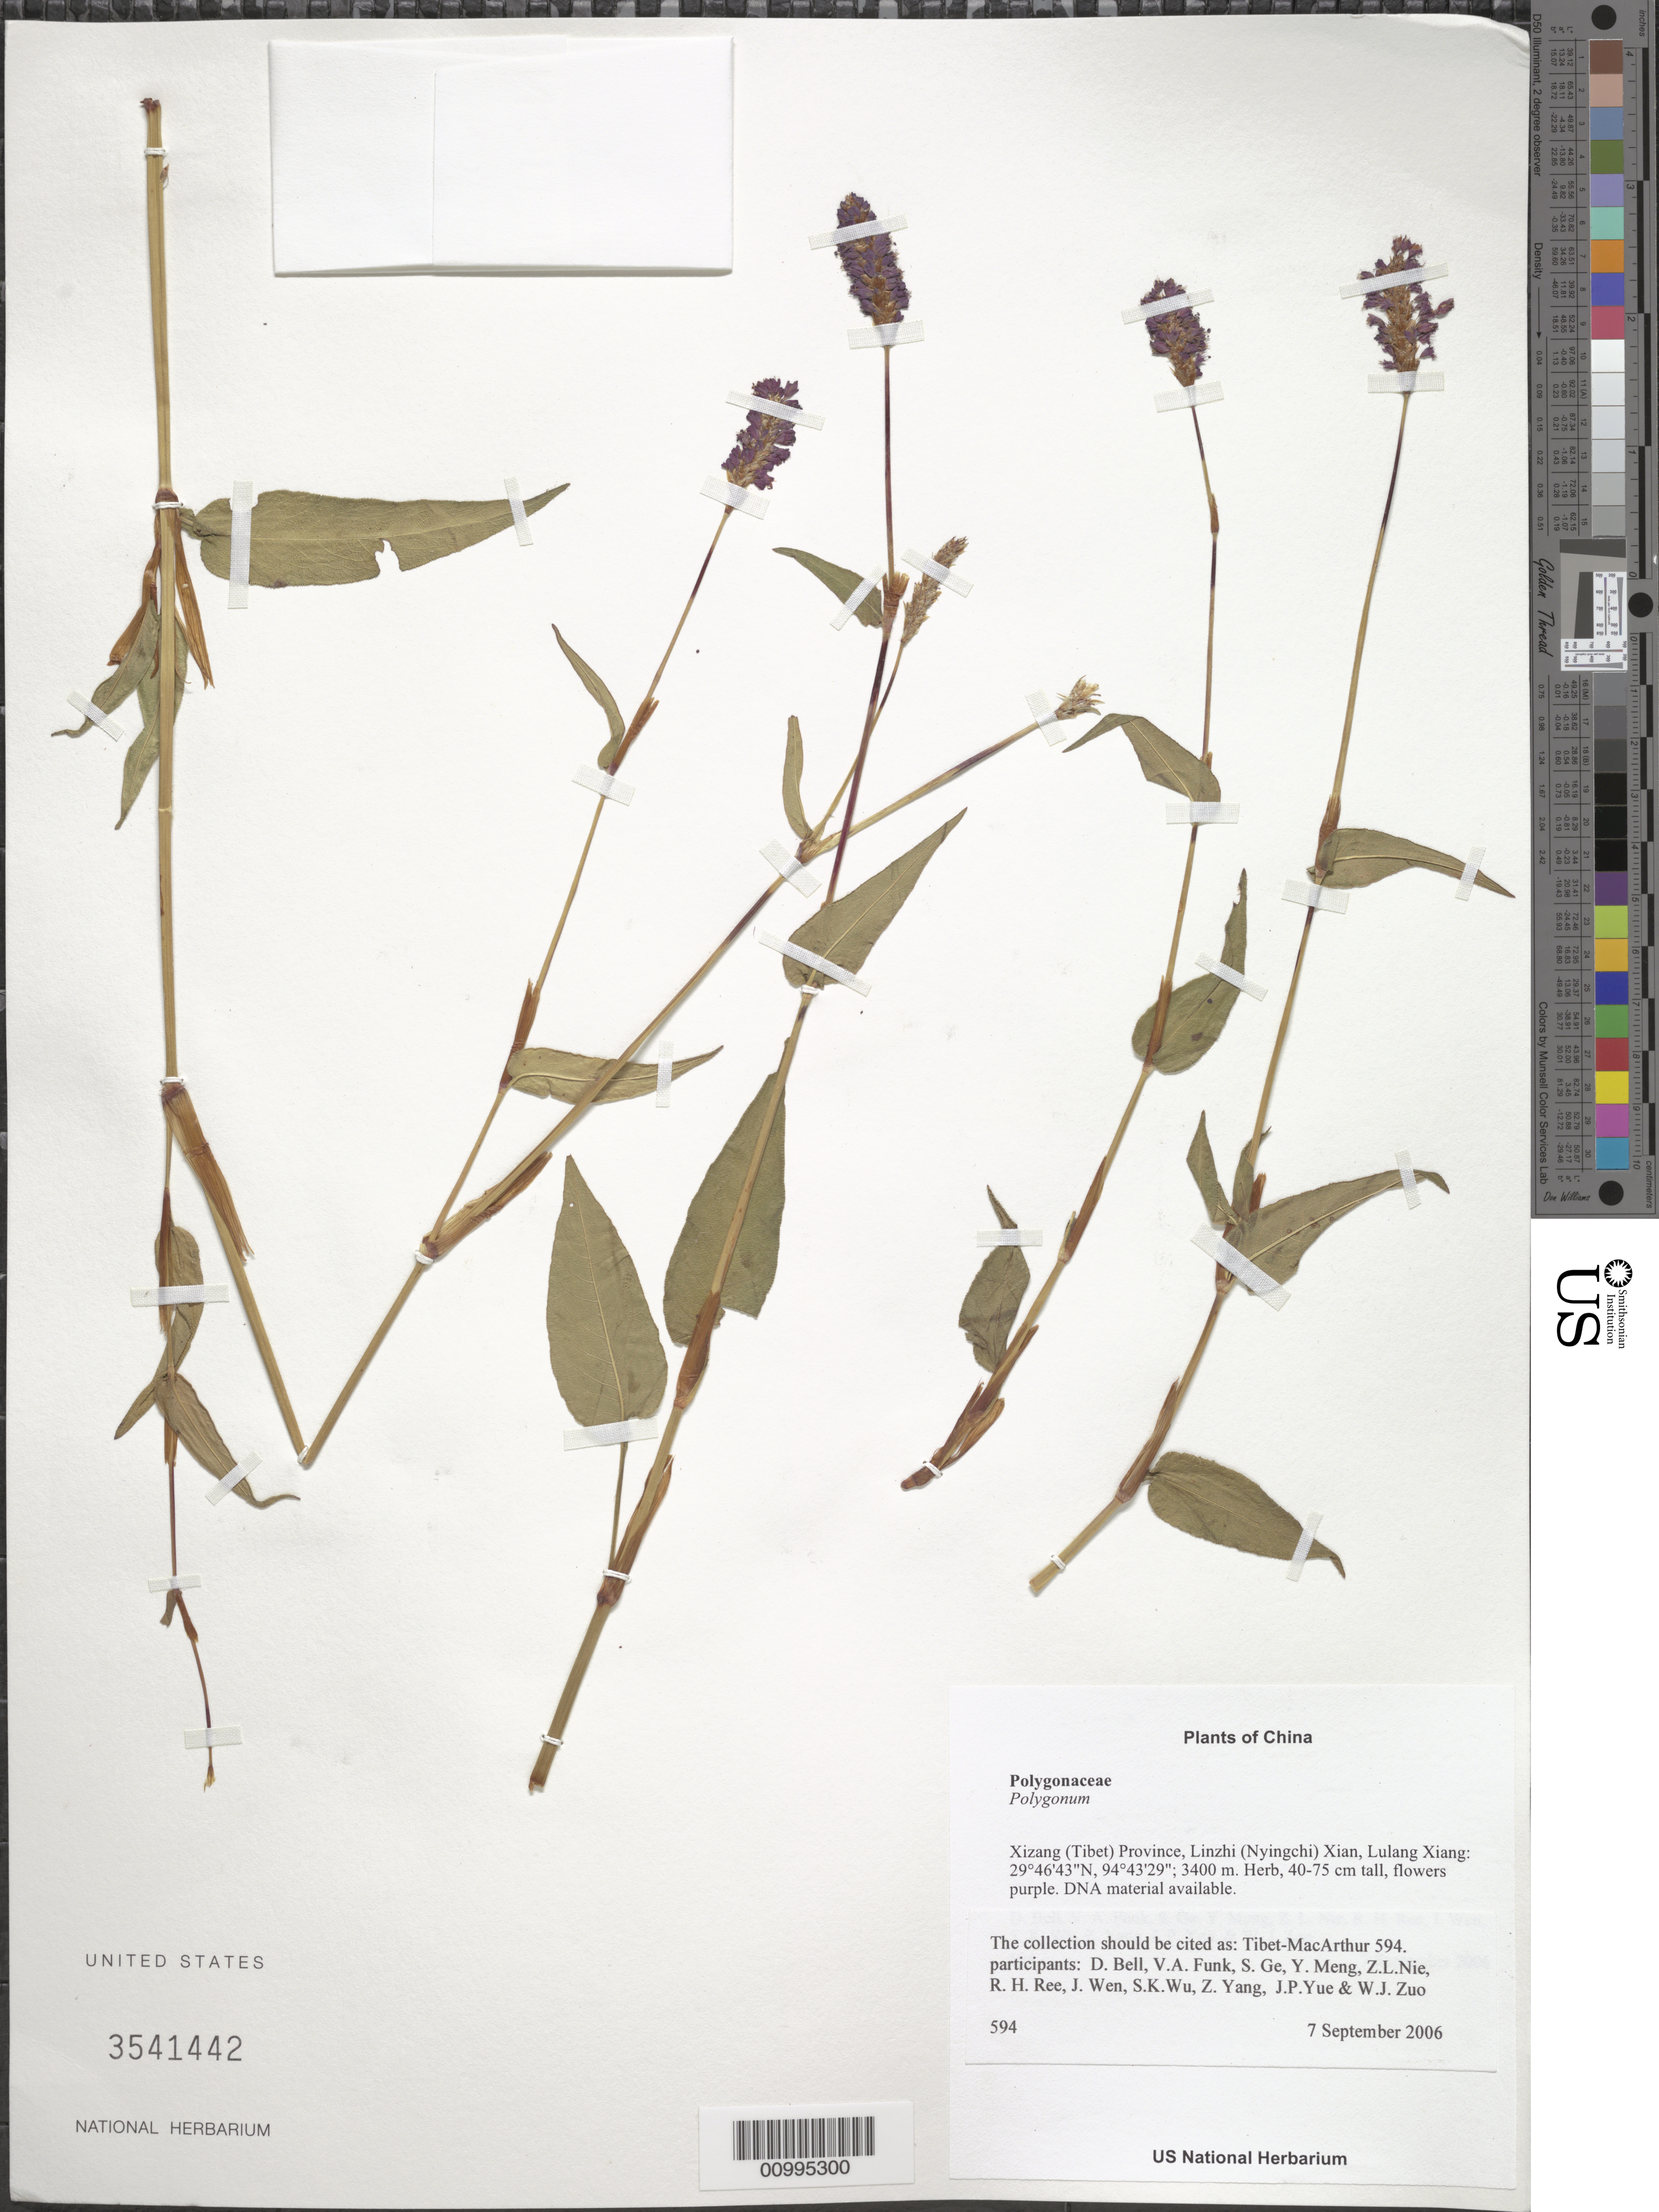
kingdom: Plantae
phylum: Tracheophyta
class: Magnoliopsida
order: Caryophyllales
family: Polygonaceae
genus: Bistorta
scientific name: Bistorta sp.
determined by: Strong, Mark T., (BOT), Smithsonian Institution - National Museum of Natural History (UNITED STATES)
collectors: Tibet-MacArthur, D. A. Bell, V. Funk, S. Ge, Y. Meng, Z. Nie, R. Ree, J. Wen, S. K. Wu, Z. Yang, J. Yue & W. Zuo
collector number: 594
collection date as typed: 07 Sep 2006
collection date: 2006-09-07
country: China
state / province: Xizang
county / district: Linzhi (Nyingchi) Xian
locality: Lulang Xiang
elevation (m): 3400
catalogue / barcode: US 3541442